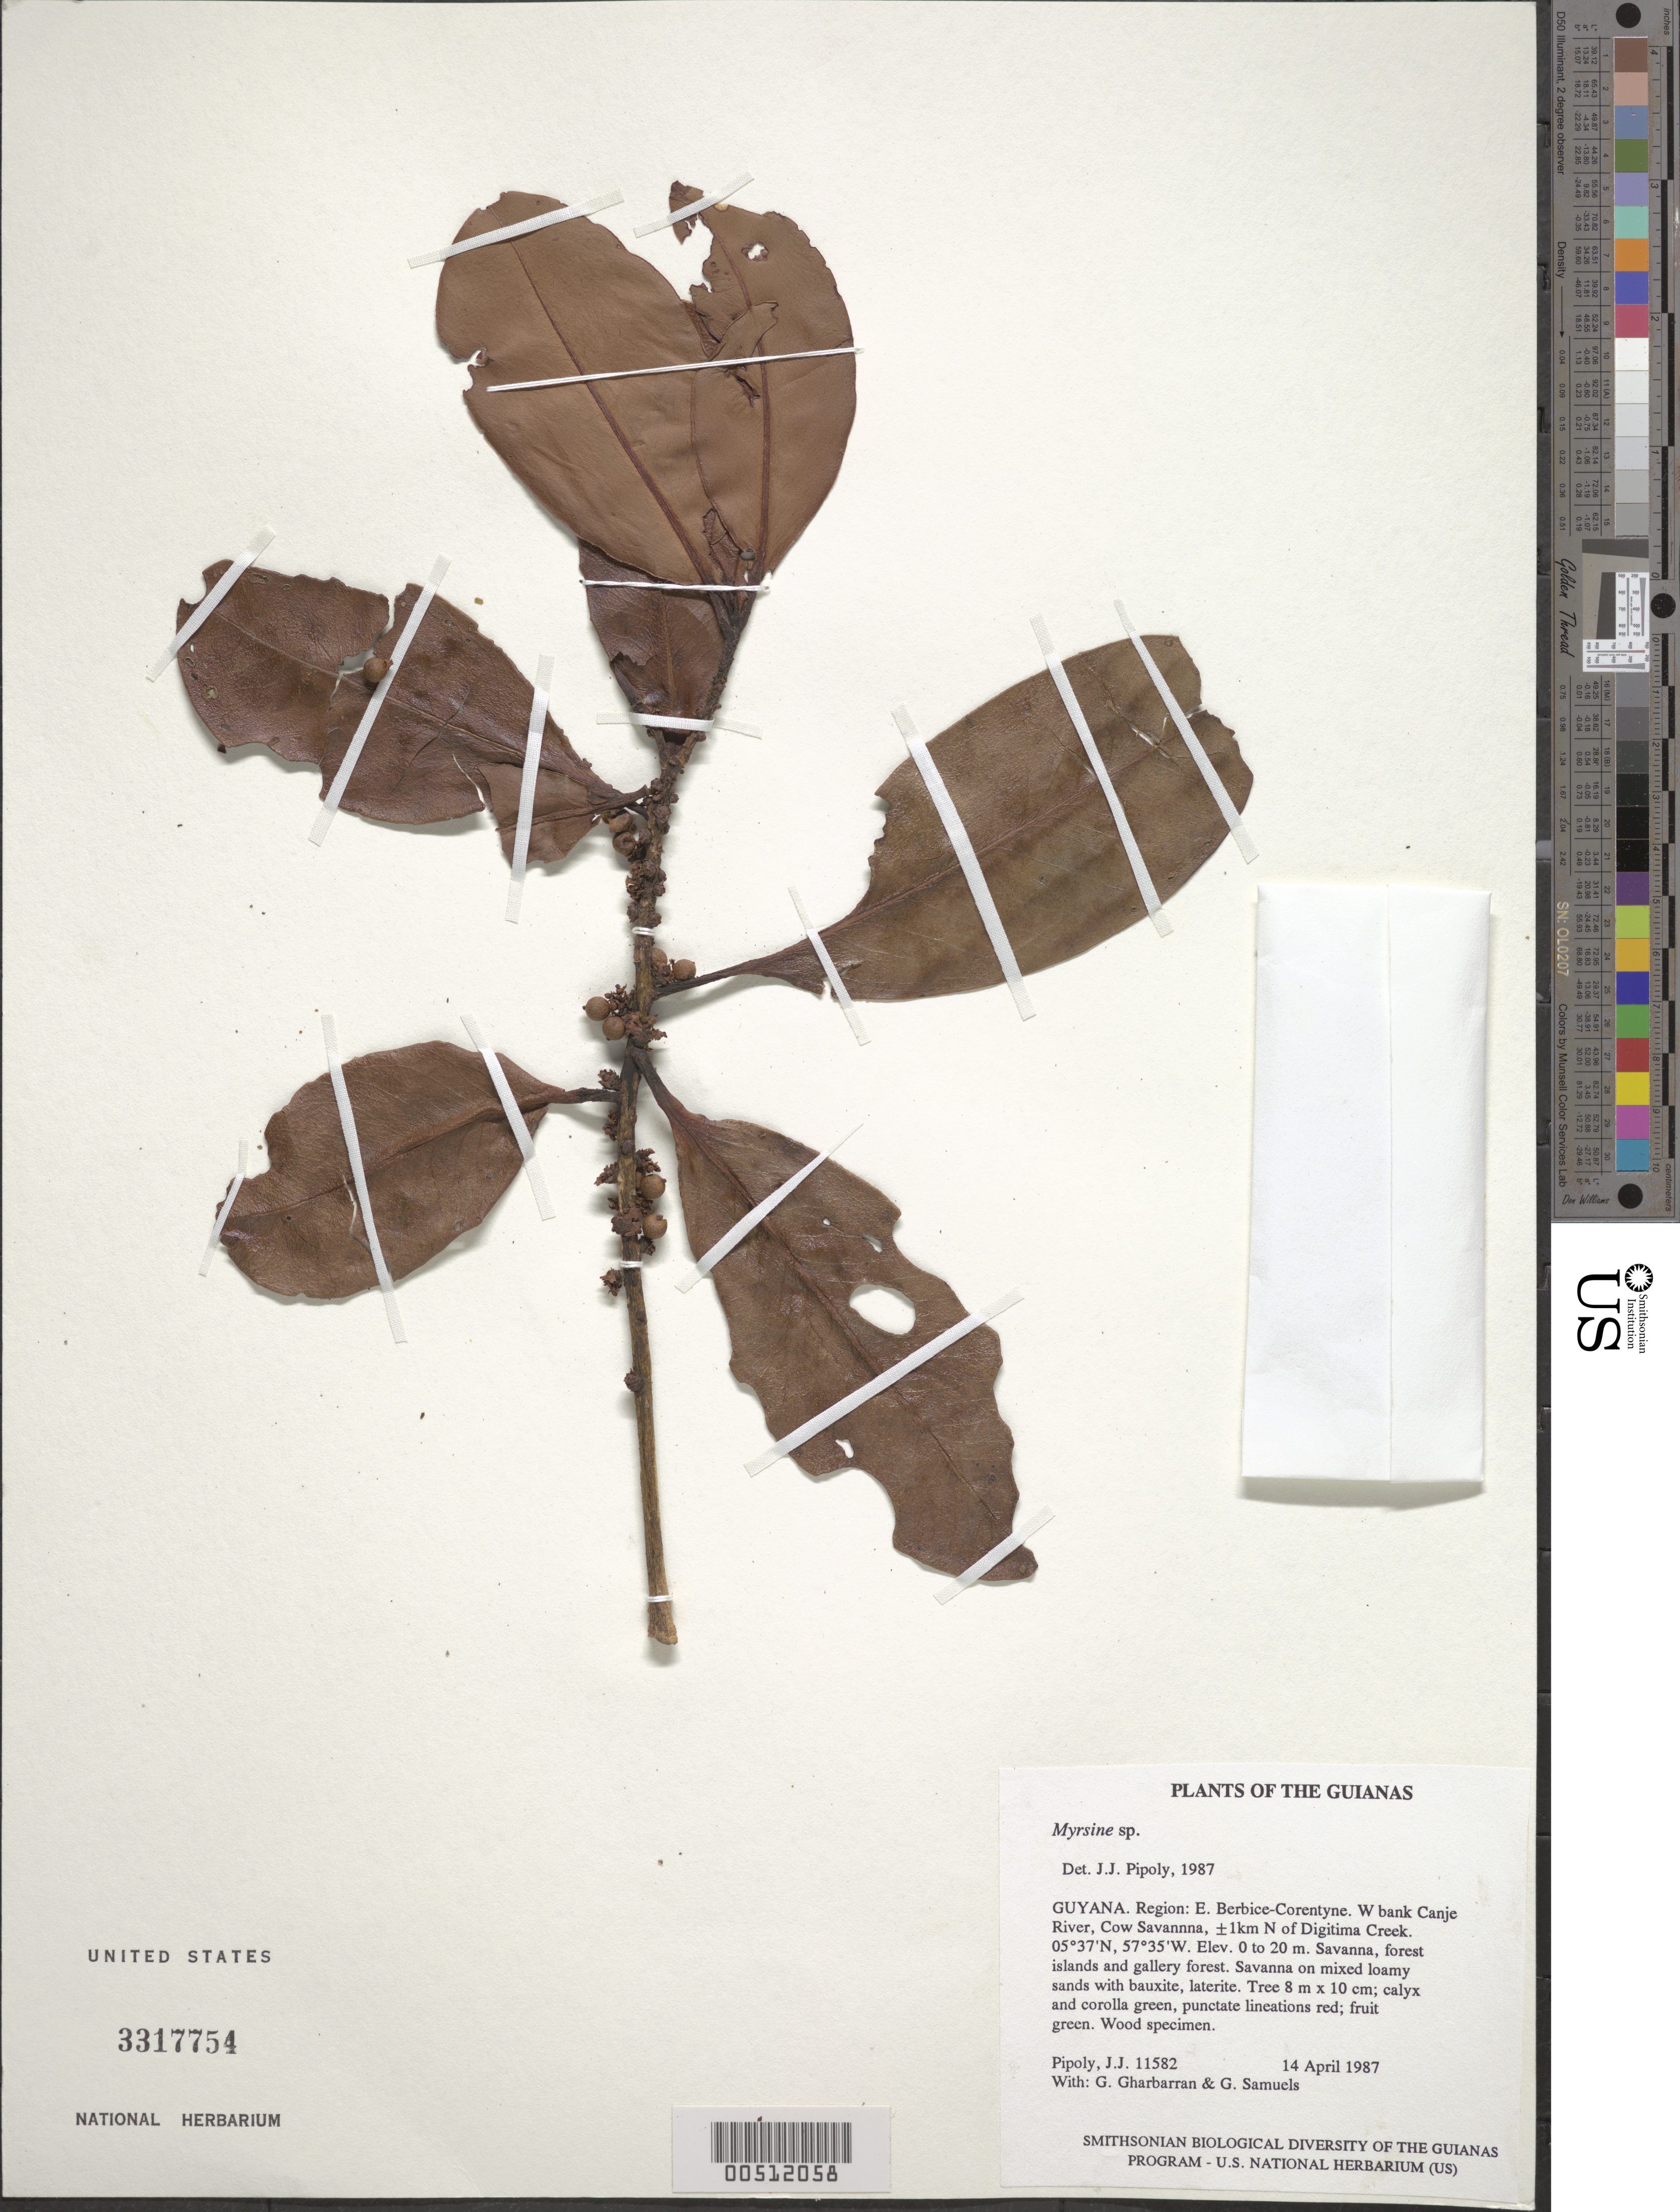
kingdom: Plantae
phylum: Tracheophyta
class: Magnoliopsida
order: Ericales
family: Primulaceae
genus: Myrsine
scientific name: Myrsine guianensis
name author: (Aubl.) Kuntze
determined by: Pipoly, J. J., III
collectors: J. J. Pipoly, G. Gharbarran & G. Samuels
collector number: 11582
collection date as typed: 14 April 1987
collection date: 1987-04-14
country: Guyana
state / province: E. Berbice-Corentyne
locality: W bank Canje River, Cow Savanna, ±1km N of Digitima Creek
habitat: Savanna, forest islands and gallery forest. Savanna on mixed loamy sands with bauxite, laterite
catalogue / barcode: US 3317754